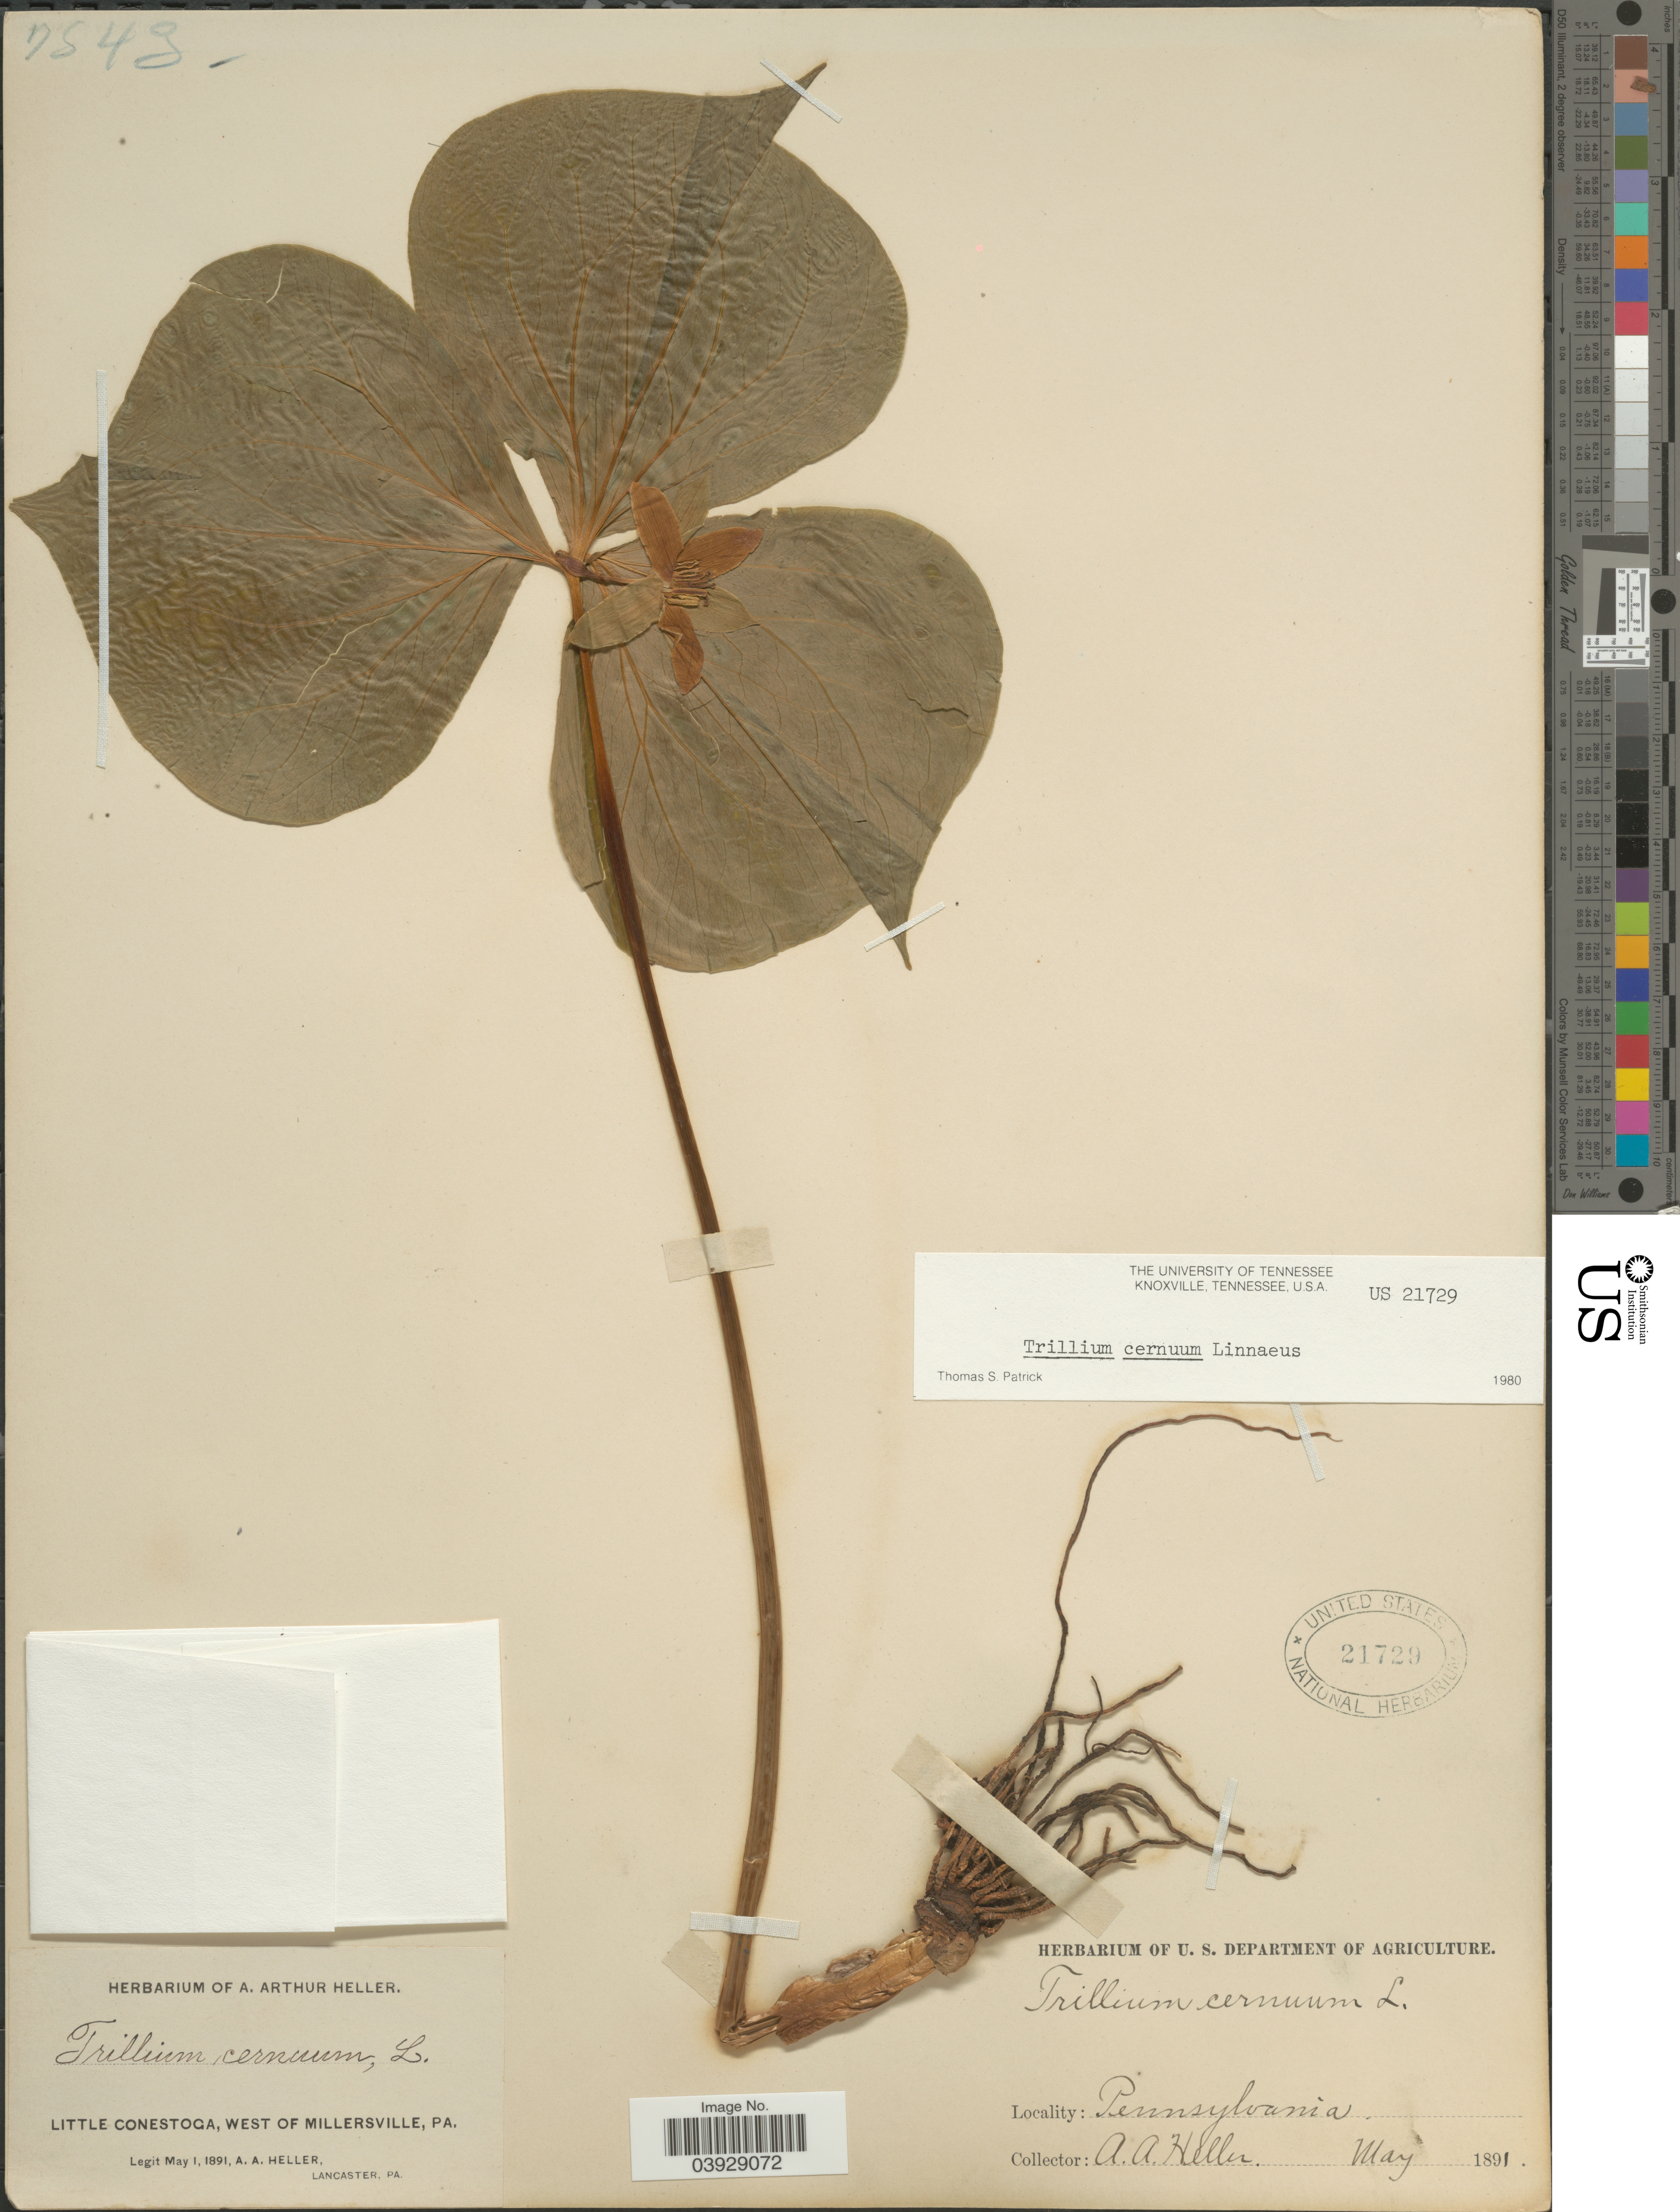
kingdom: Plantae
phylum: Tracheophyta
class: Liliopsida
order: Liliales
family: Melanthiaceae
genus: Trillium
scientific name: Trillium cernuum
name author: L.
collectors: A. A. Heller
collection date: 1891-05-01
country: United States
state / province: Pennsylvania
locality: Little Conestoga, West of Millersville.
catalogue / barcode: US 21729